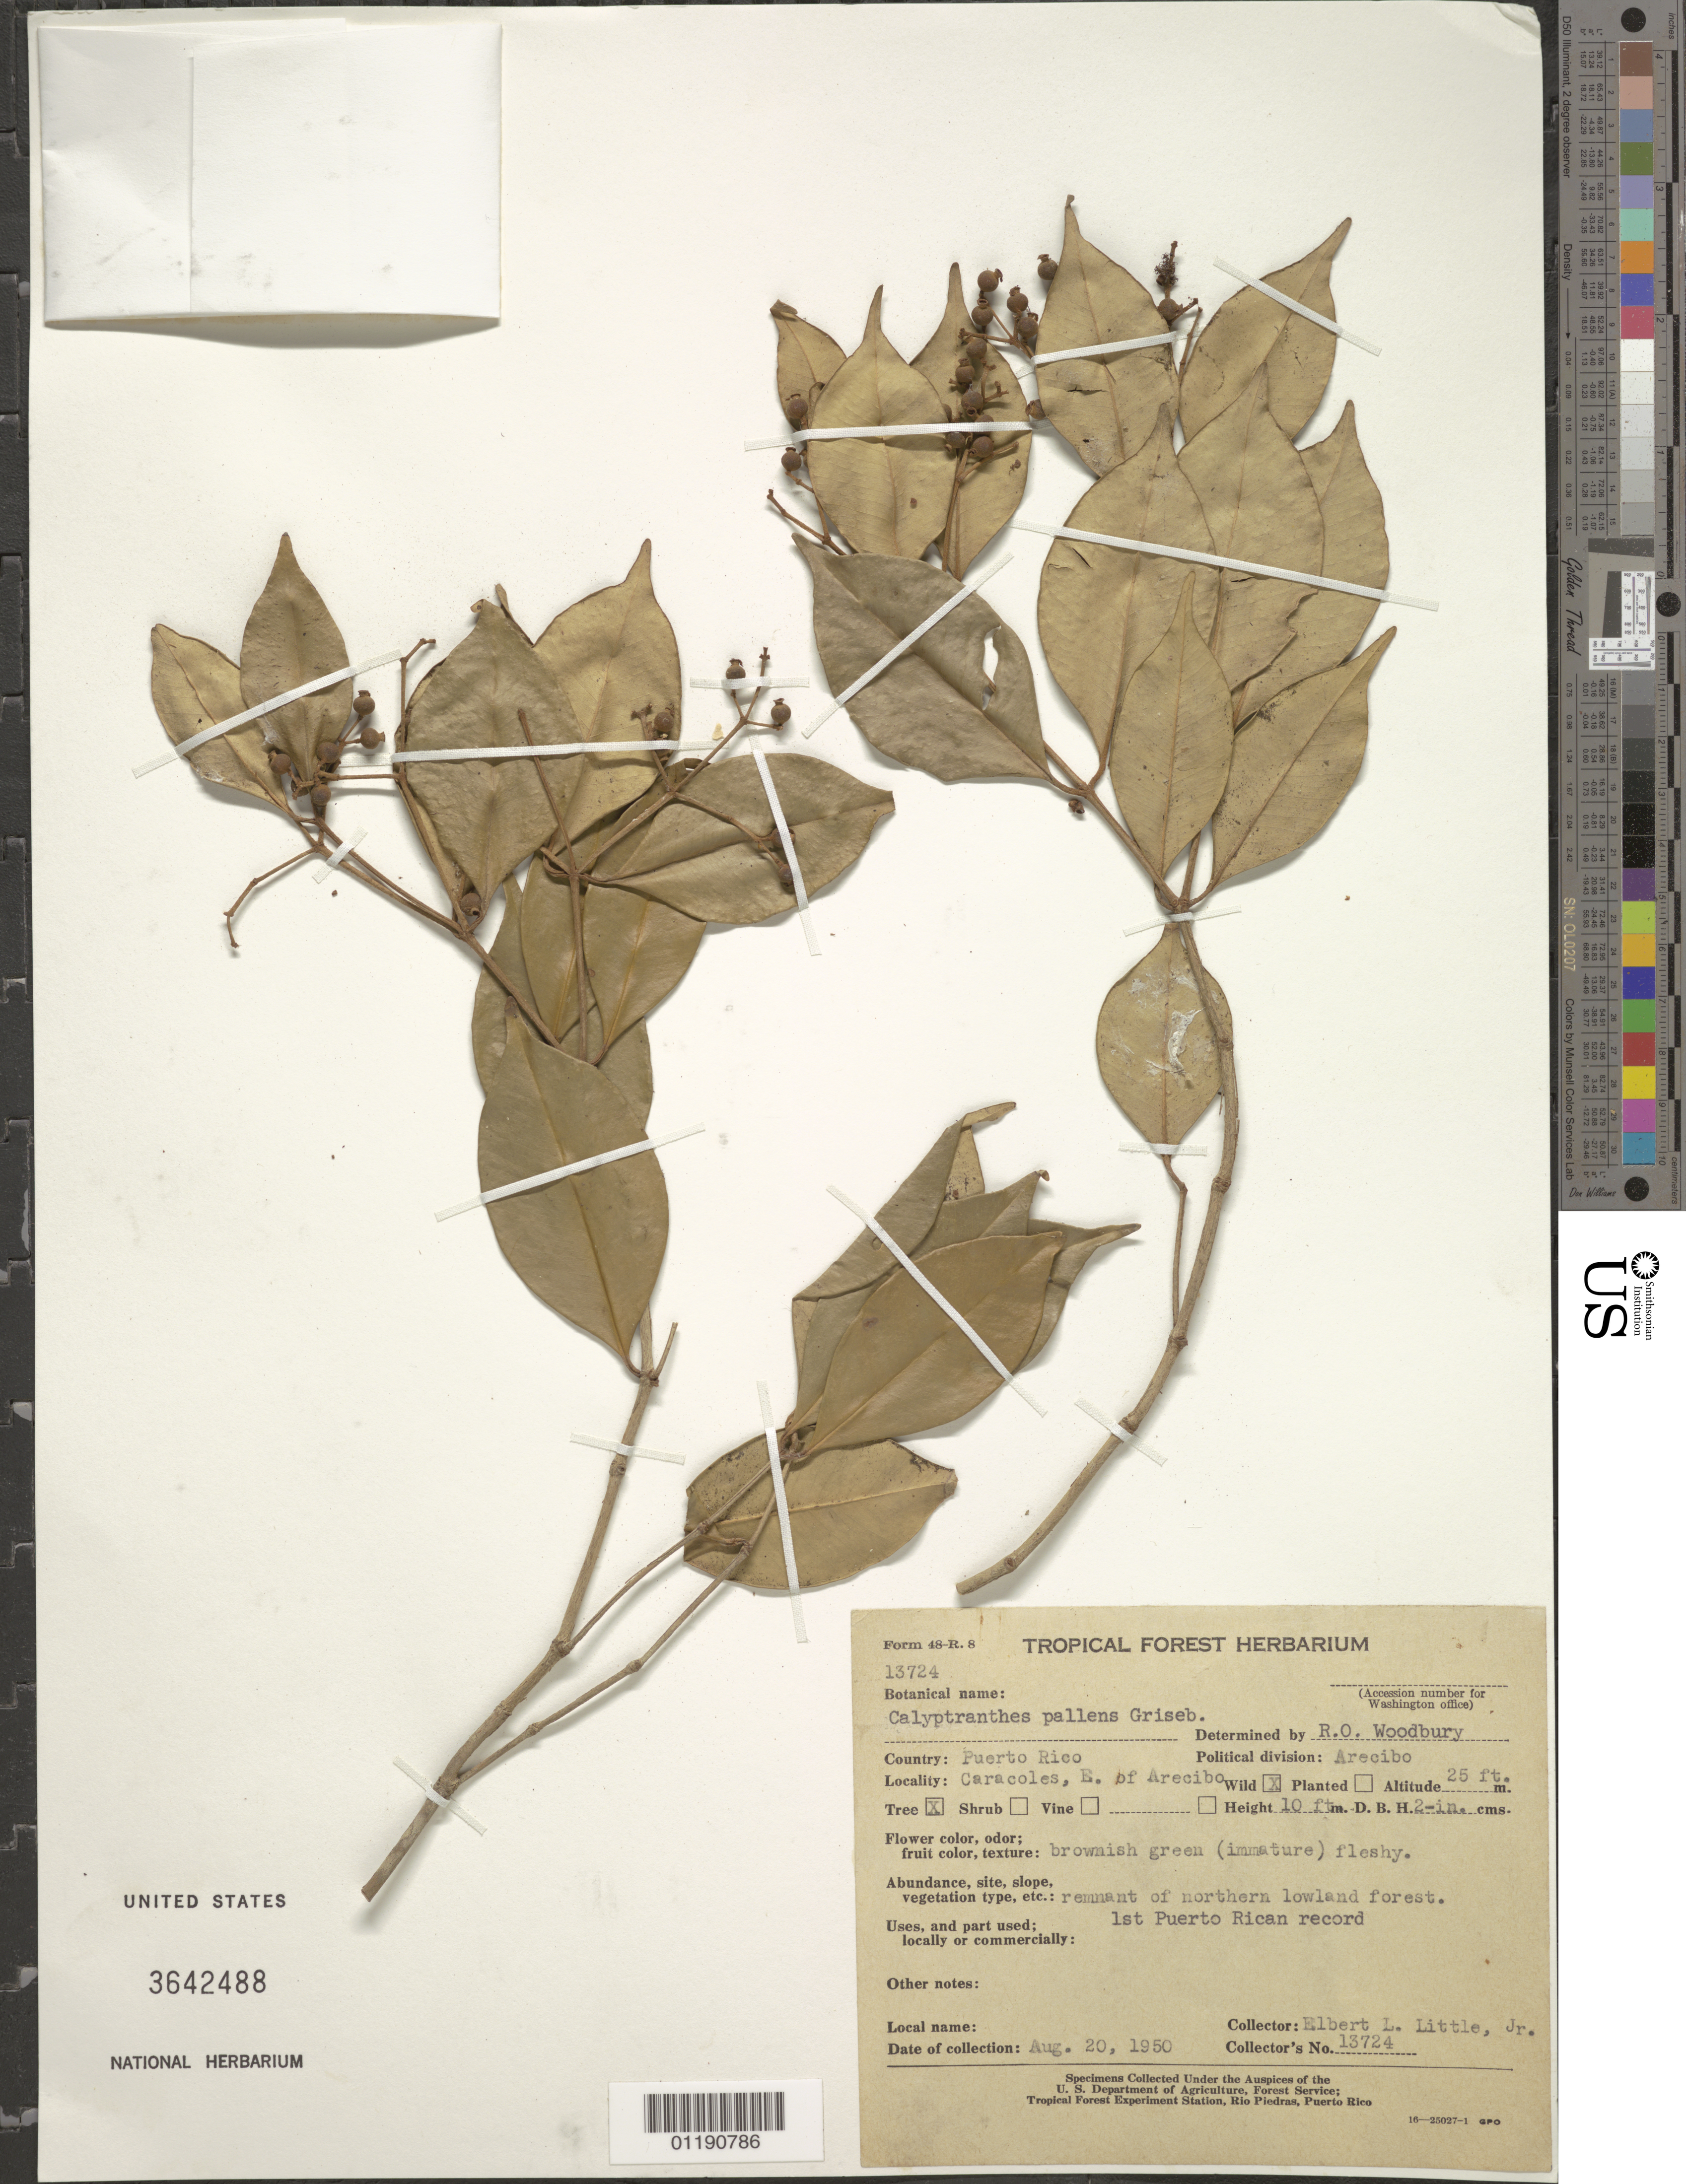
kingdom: Plantae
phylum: Tracheophyta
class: Magnoliopsida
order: Myrtales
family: Myrtaceae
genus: Myrcia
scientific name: Myrcia neopallens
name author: A.R. Lourenço & E. Lucas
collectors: E. L. Little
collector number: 13724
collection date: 1950-08-20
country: Puerto Rico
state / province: Arecibo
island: Puerto Rico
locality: Caracoles, E of Arecibo.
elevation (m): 25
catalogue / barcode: US 3642488